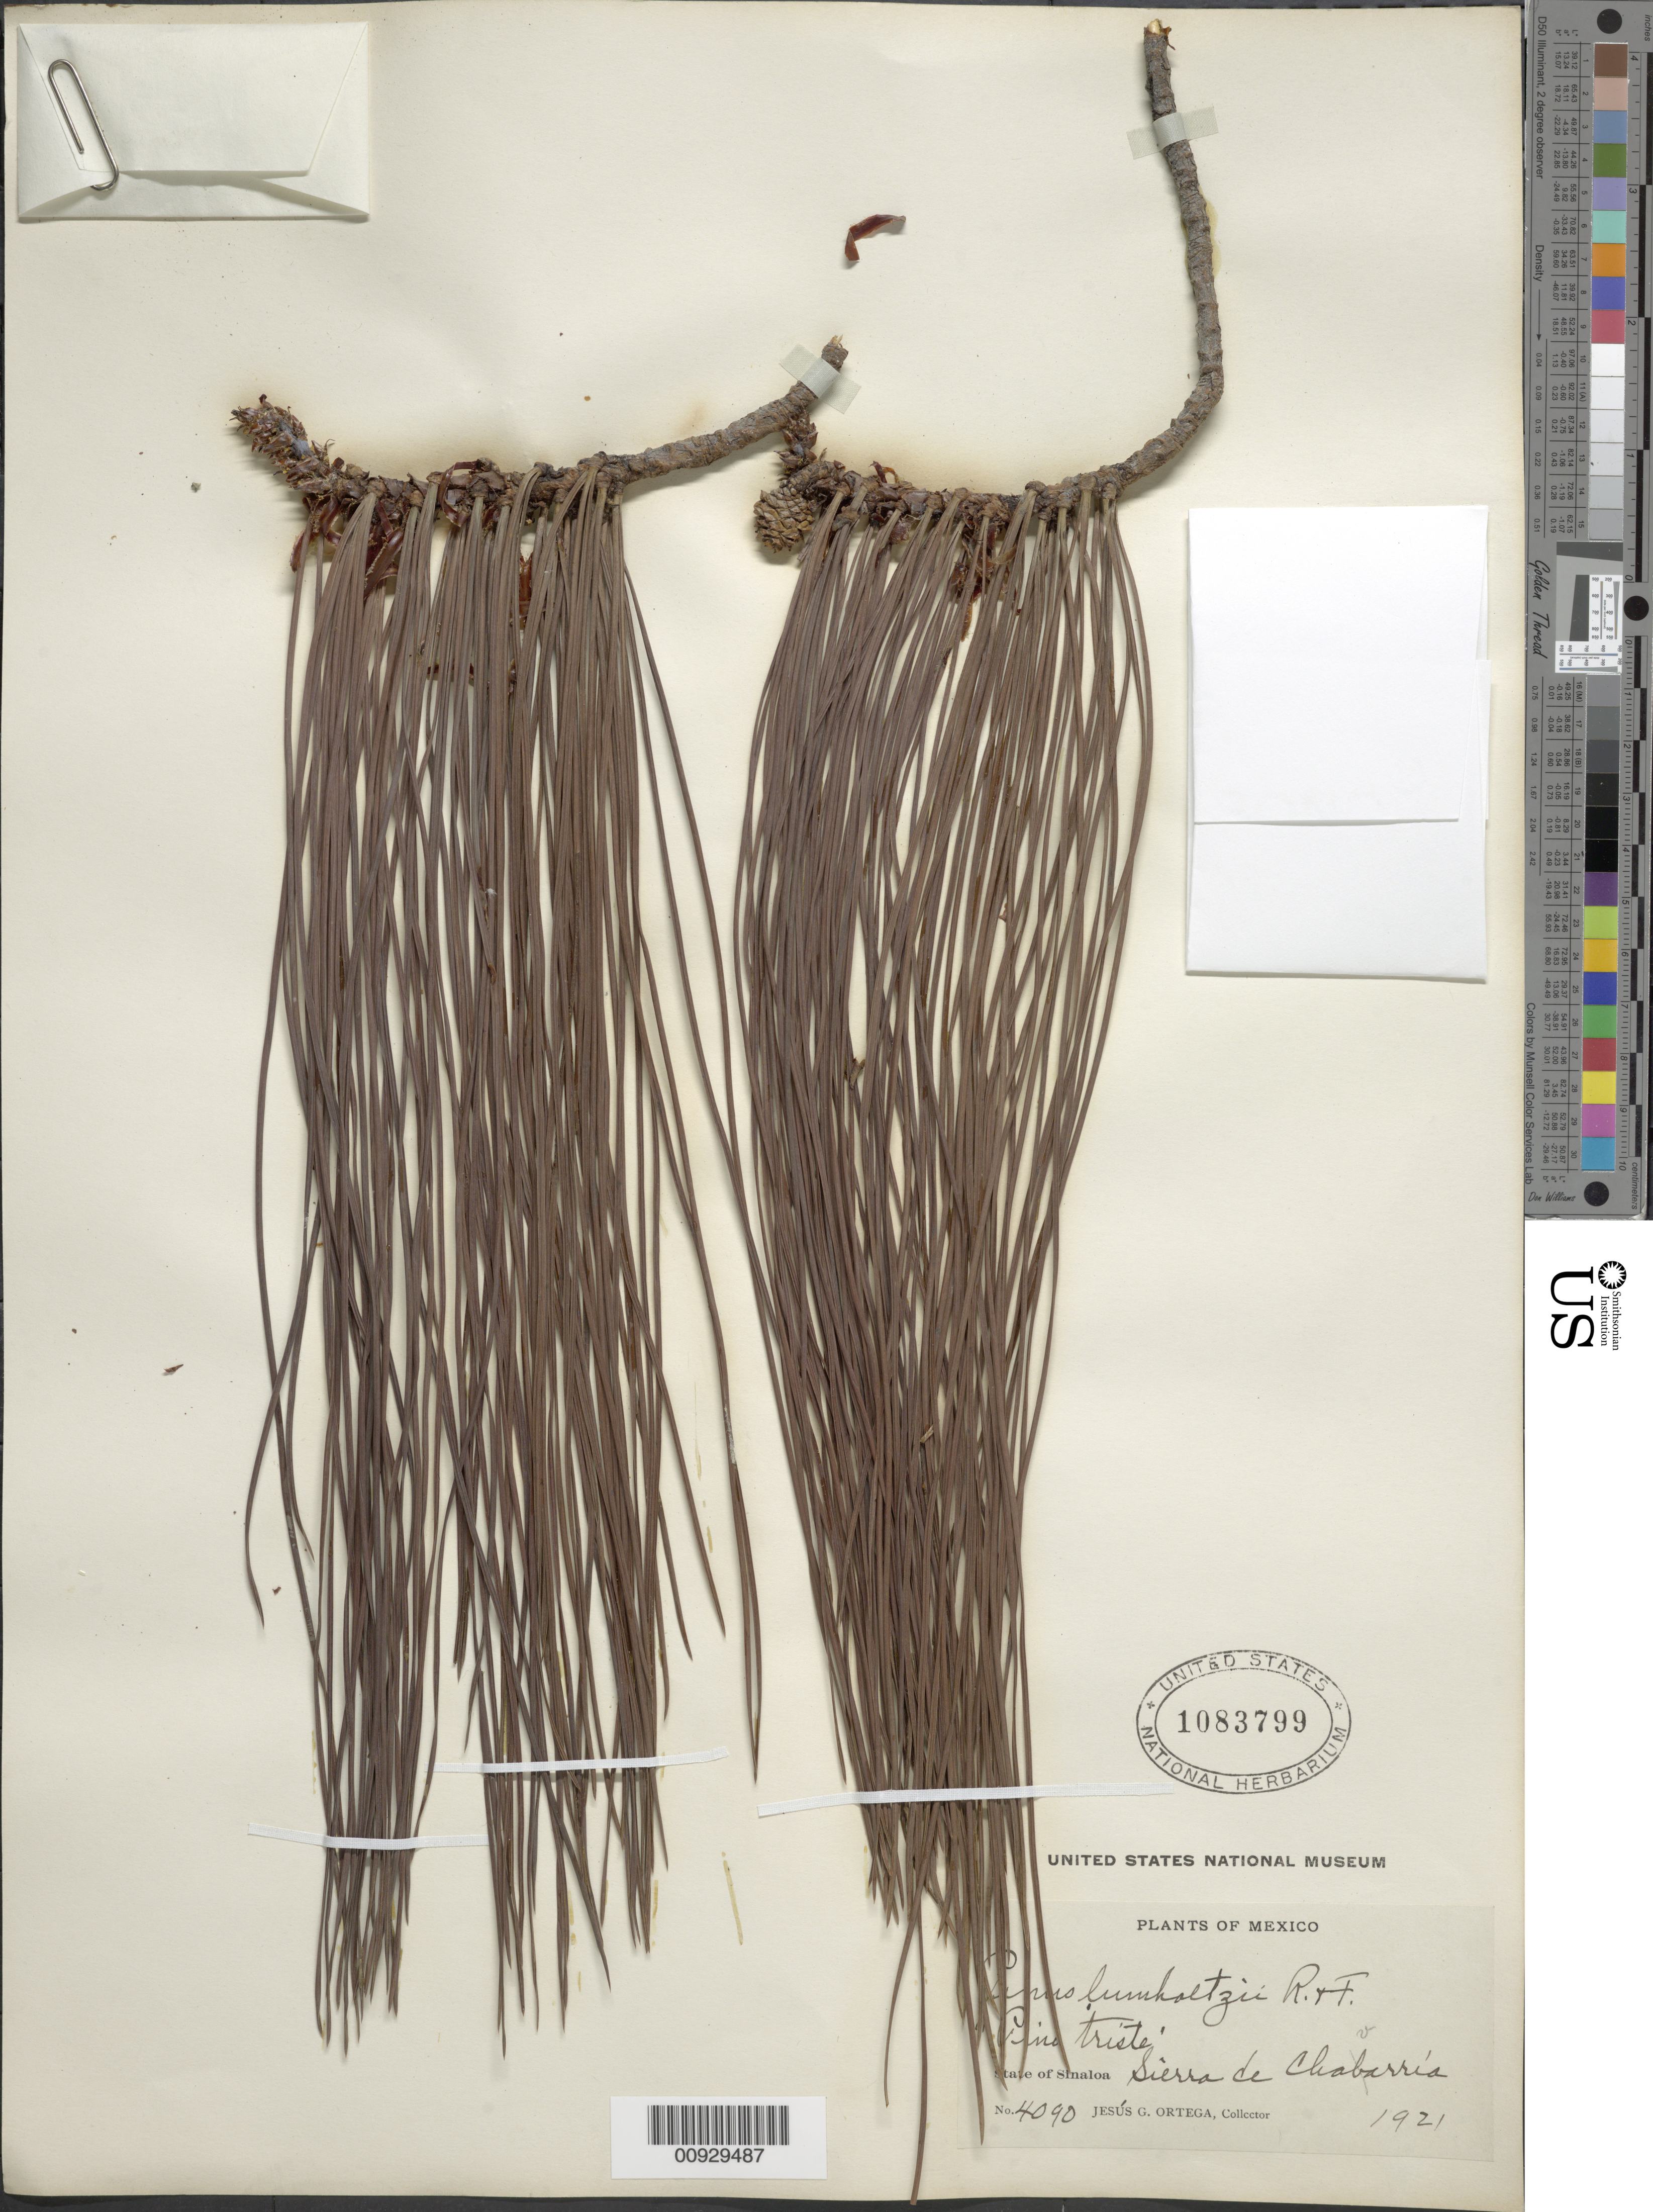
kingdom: Plantae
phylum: Tracheophyta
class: Pinopsida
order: Pinales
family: Pinaceae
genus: Pinus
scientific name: Pinus lumholtzii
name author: B.L. Rob. & Fernald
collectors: J. Ortega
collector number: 4090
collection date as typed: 1921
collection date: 1921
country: Mexico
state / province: Sinaloa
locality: Sierra de Chavarría.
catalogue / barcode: US 1083799